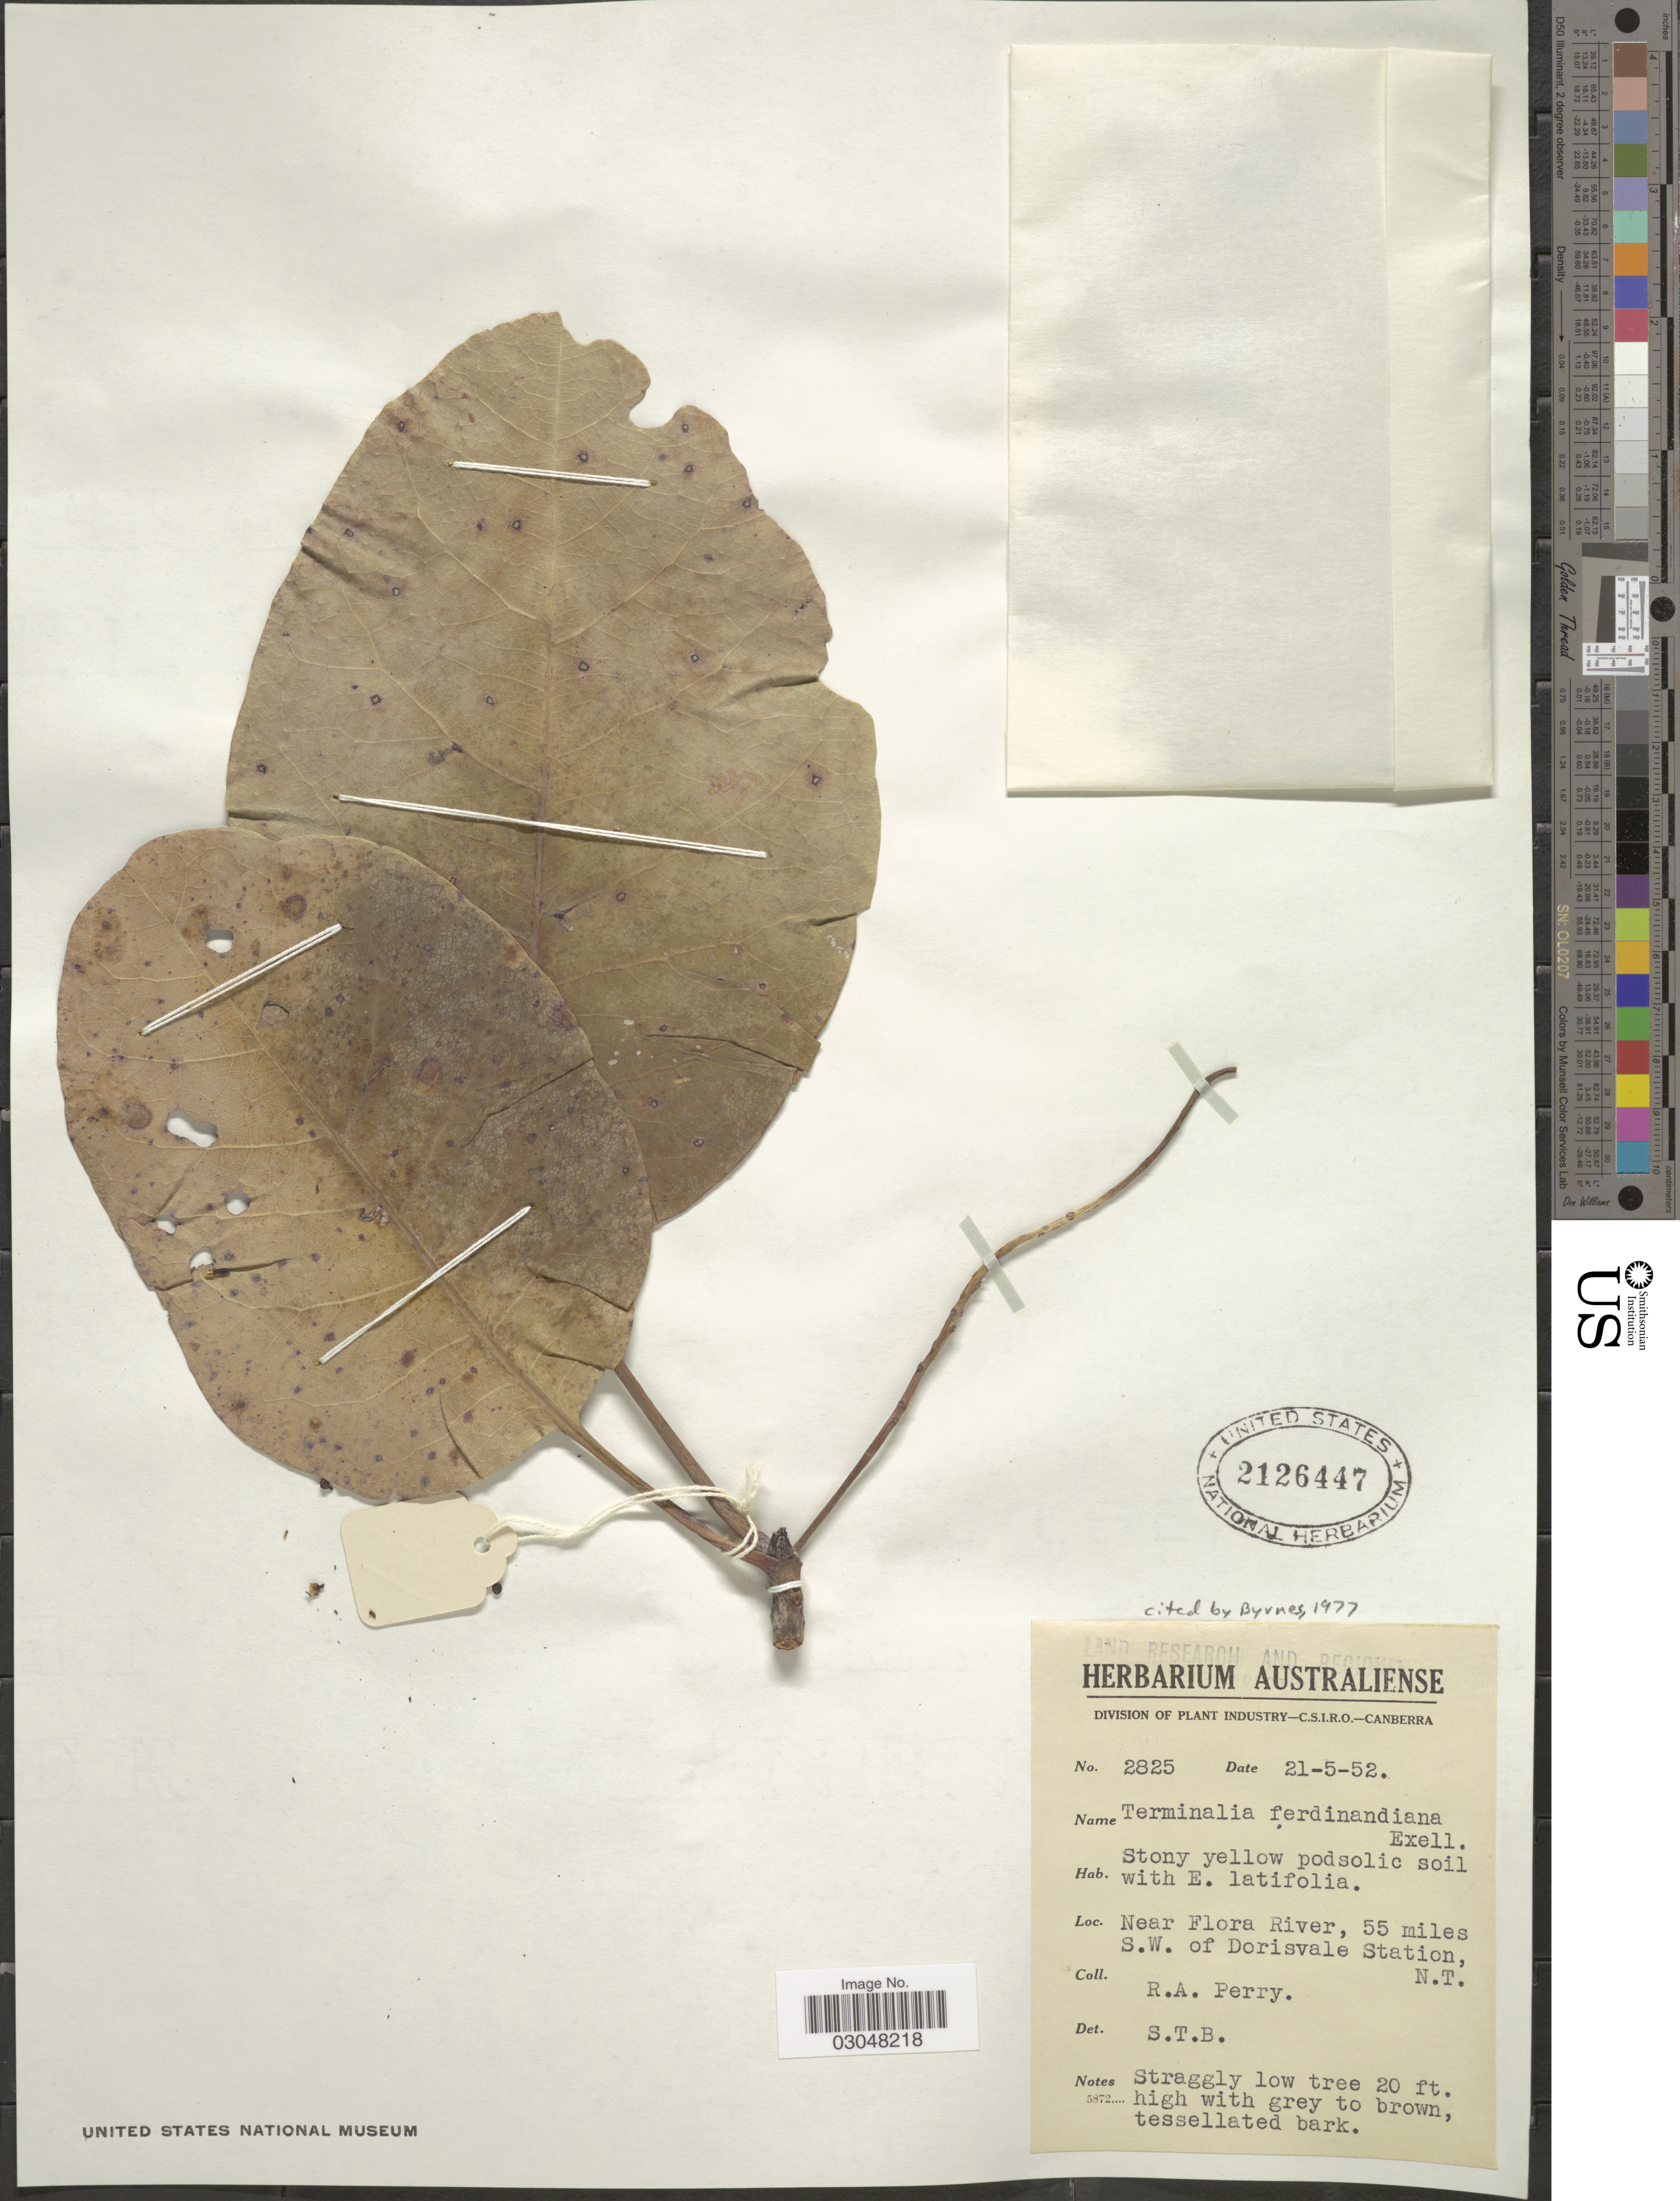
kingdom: Plantae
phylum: Tracheophyta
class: Magnoliopsida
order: Myrtales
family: Combretaceae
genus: Terminalia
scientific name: Terminalia ferdinandiana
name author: Exell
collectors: Perry, R. A.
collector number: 2825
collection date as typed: Transcribed d/m/y: 21/5/52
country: Australia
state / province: Northern Territory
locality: Near Flora River, 55 miles S.W. of Dorisvale Station, N.T.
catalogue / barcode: US 2126447